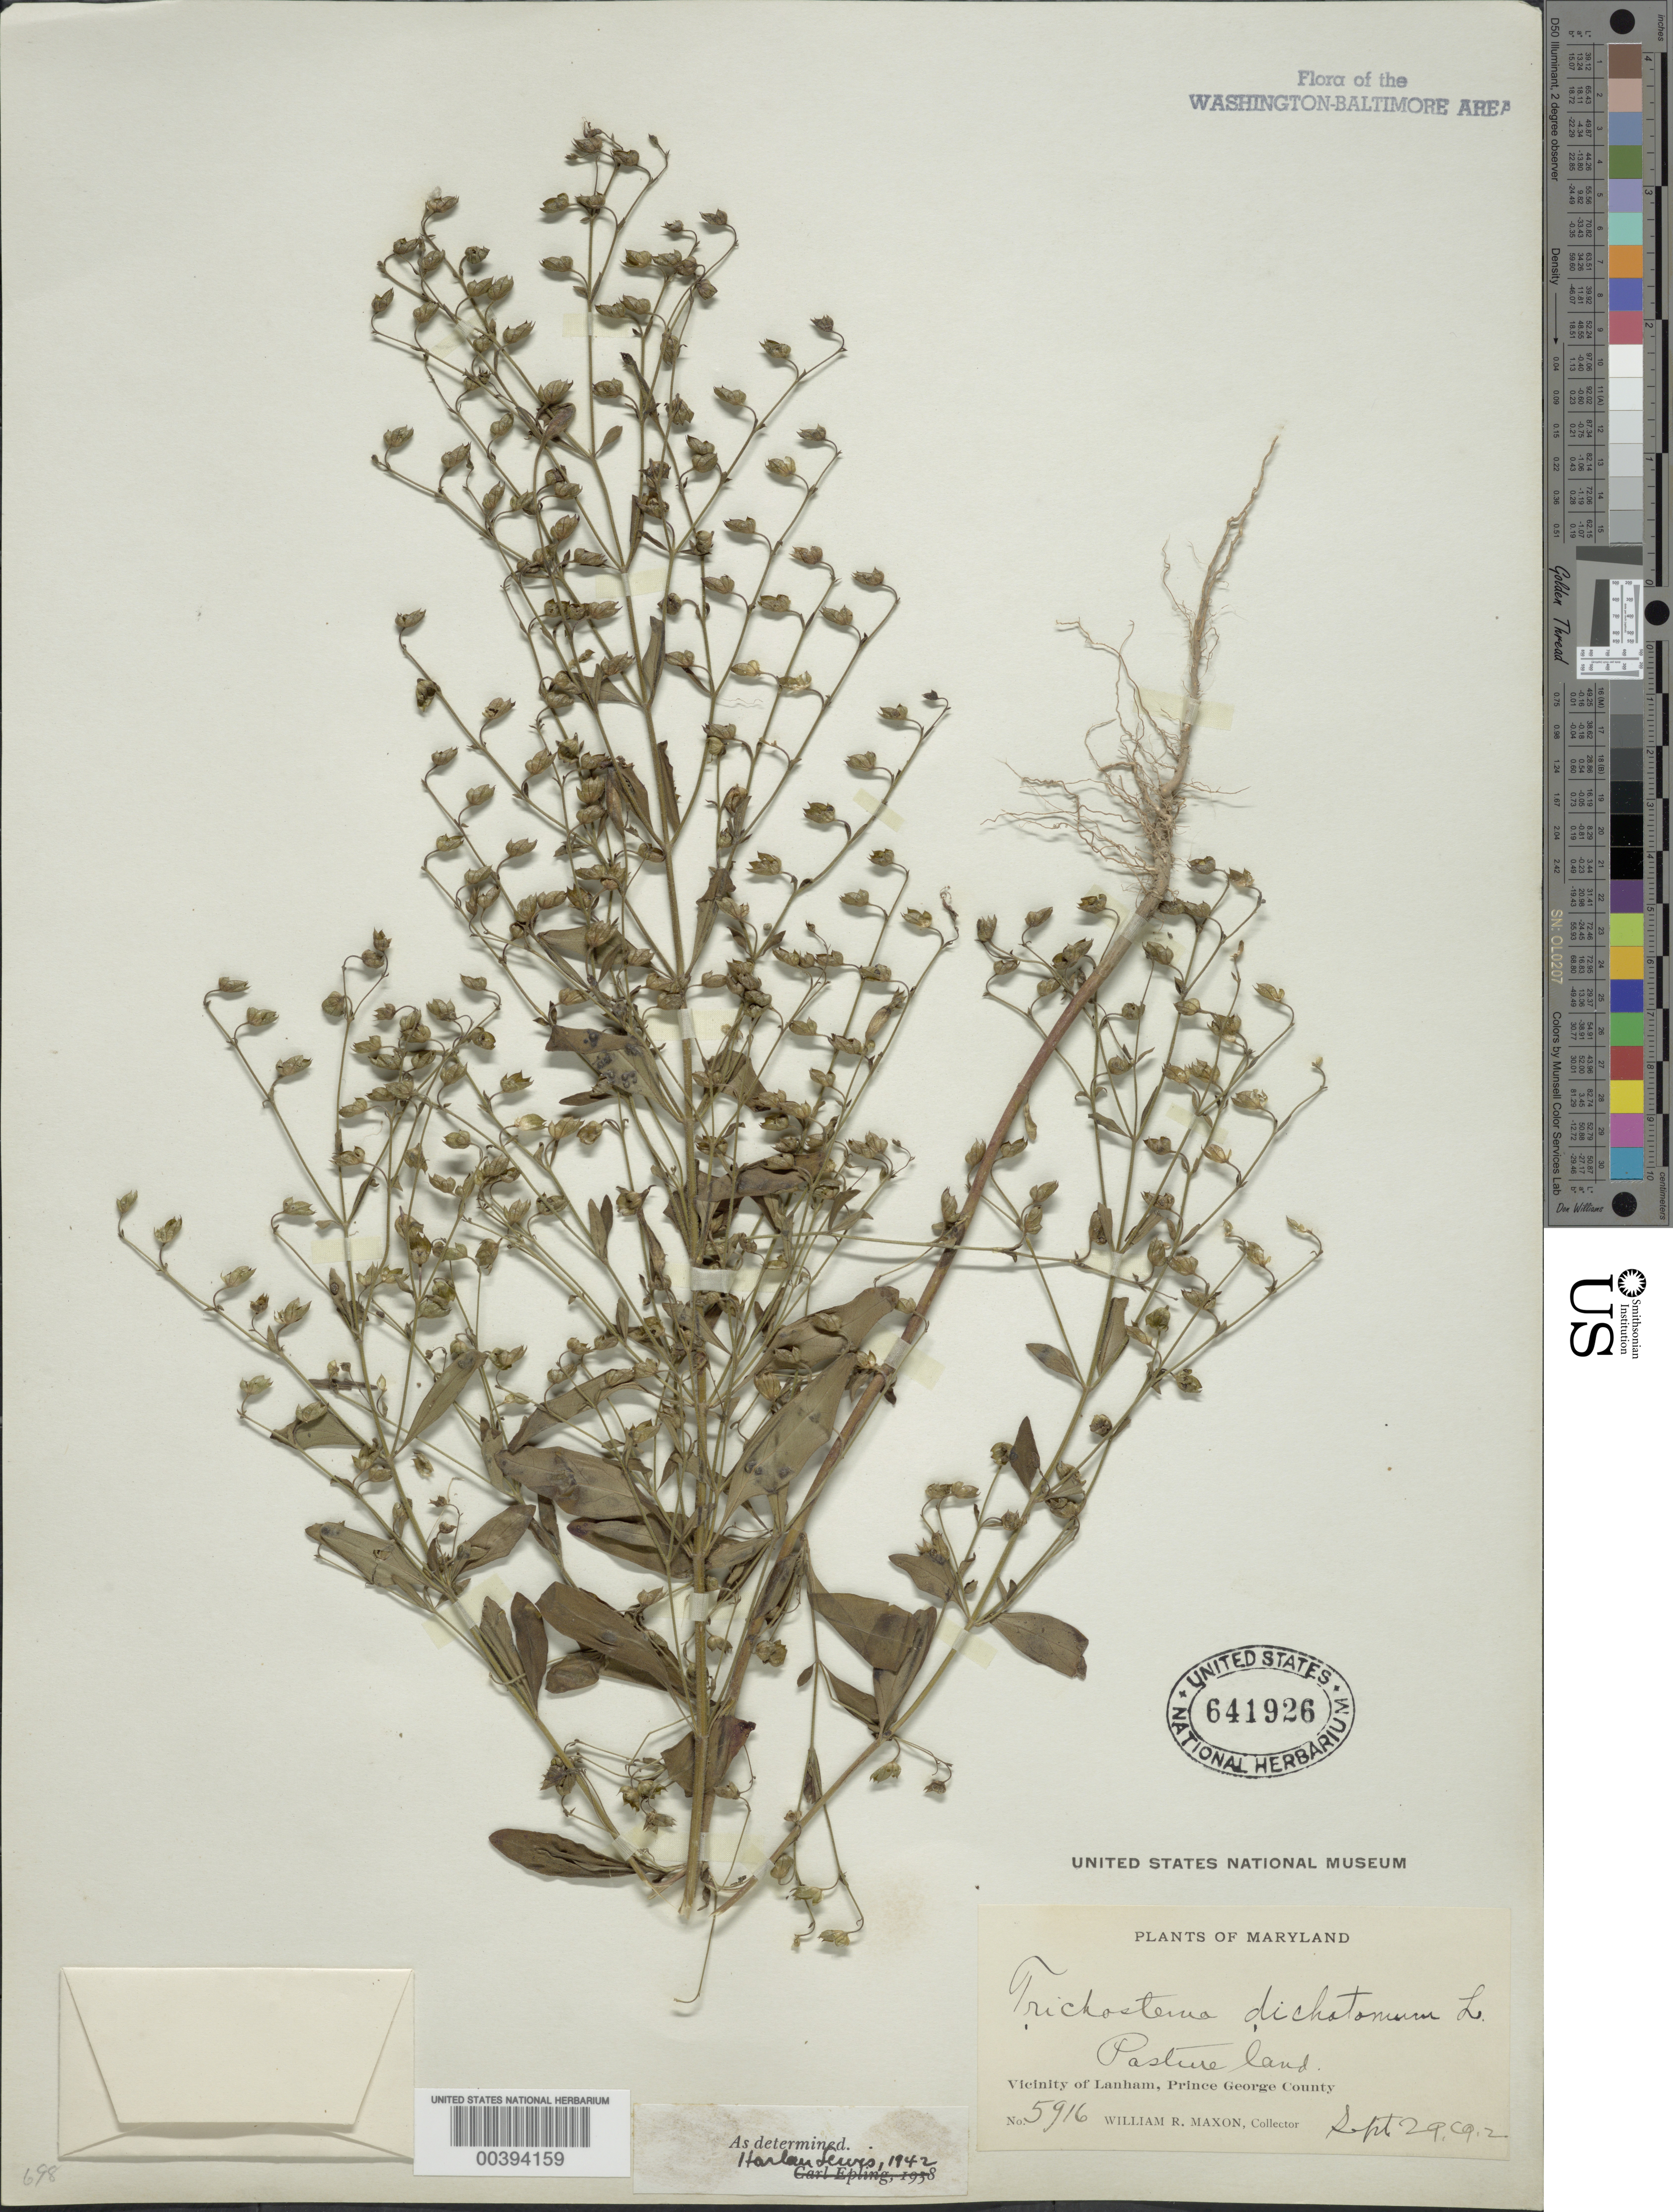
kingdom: Plantae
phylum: Tracheophyta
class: Magnoliopsida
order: Lamiales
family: Lamiaceae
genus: Trichostema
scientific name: Trichostema dichotomum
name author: L.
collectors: W. R. Maxon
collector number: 5916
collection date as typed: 29 Sep 1912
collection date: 1912-09-29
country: United States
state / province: Maryland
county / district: Prince George's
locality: Lanham vicinity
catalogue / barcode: US 641926